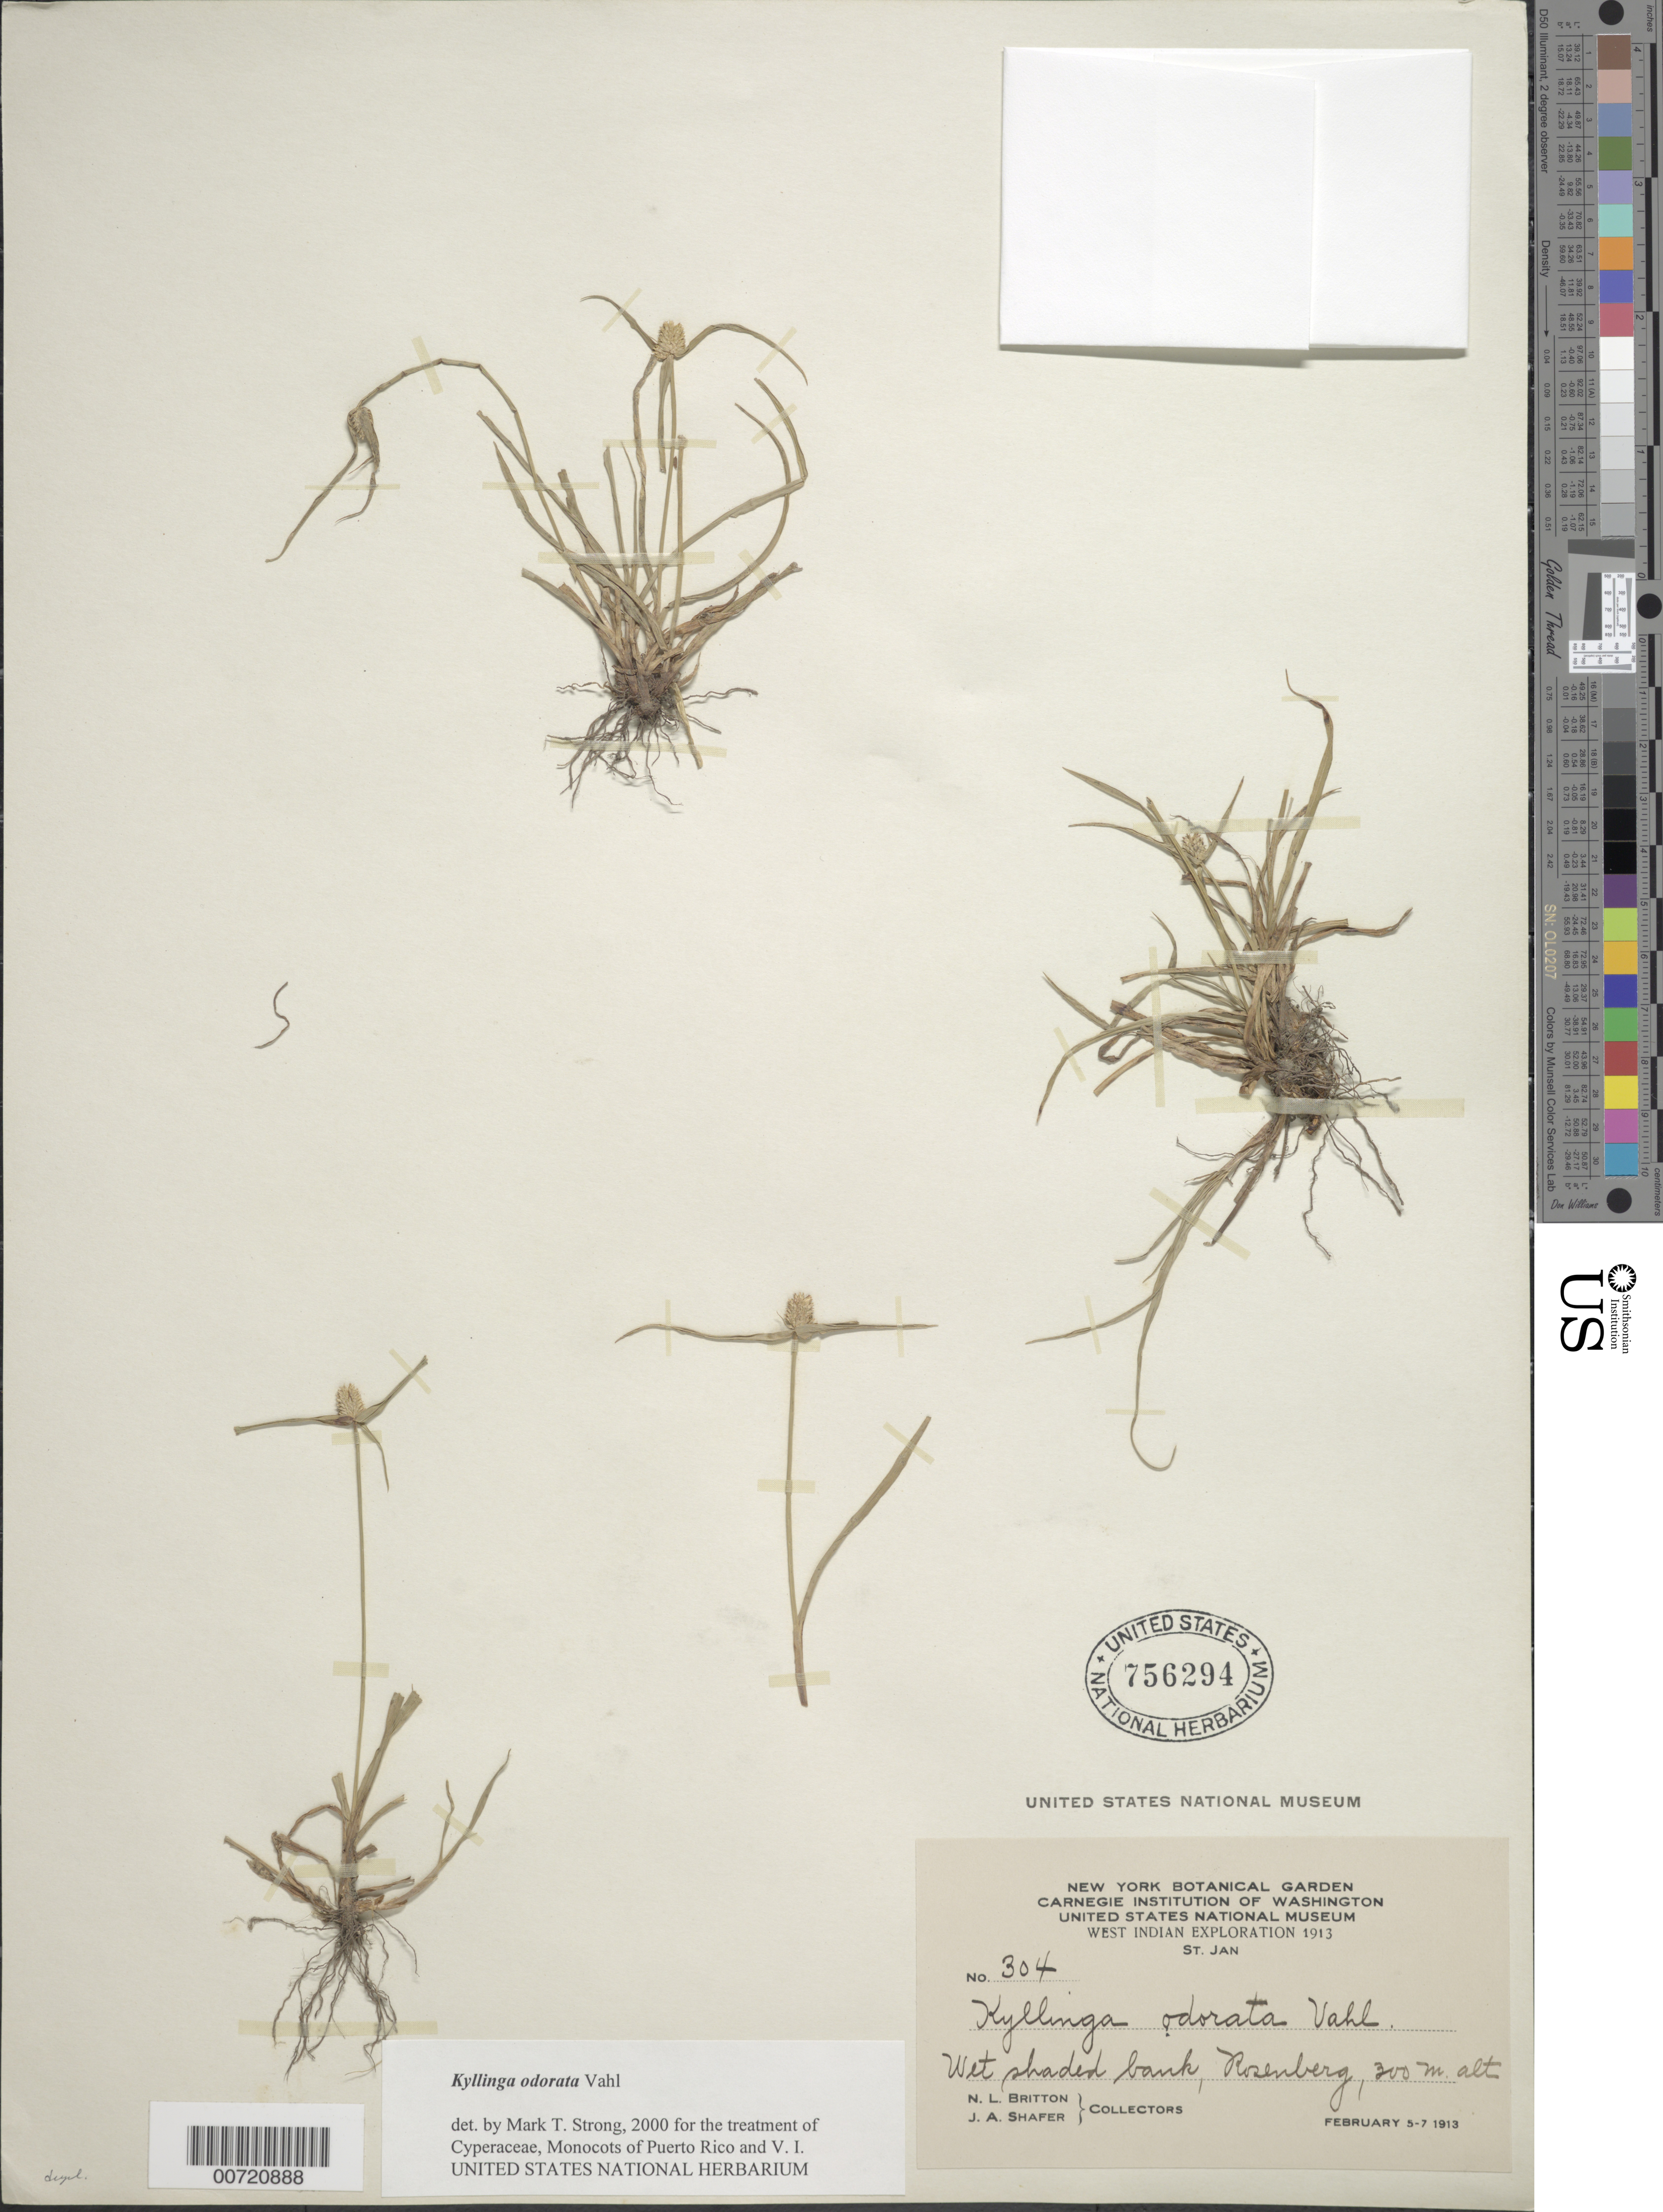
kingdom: Plantae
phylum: Tracheophyta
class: Liliopsida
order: Poales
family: Cyperaceae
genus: Cyperus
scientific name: Cyperus sesquiflorus subsp. sesquiflorus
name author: (Torr.) Mattf. & Kük.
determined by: Strong, M. T., (US), Smithsonian Institution - National Museum of Natural History (UNITED STATES)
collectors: N. Britton & J. A. Shafer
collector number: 304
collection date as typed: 05 Feb 1913 to 07 Feb 1913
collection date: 1913-02-05/1913-02-07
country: U.S. Virgin Islands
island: St. John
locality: St. Jan: Rosenberg.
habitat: Wet, shaded bank.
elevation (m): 300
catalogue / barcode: US 756294